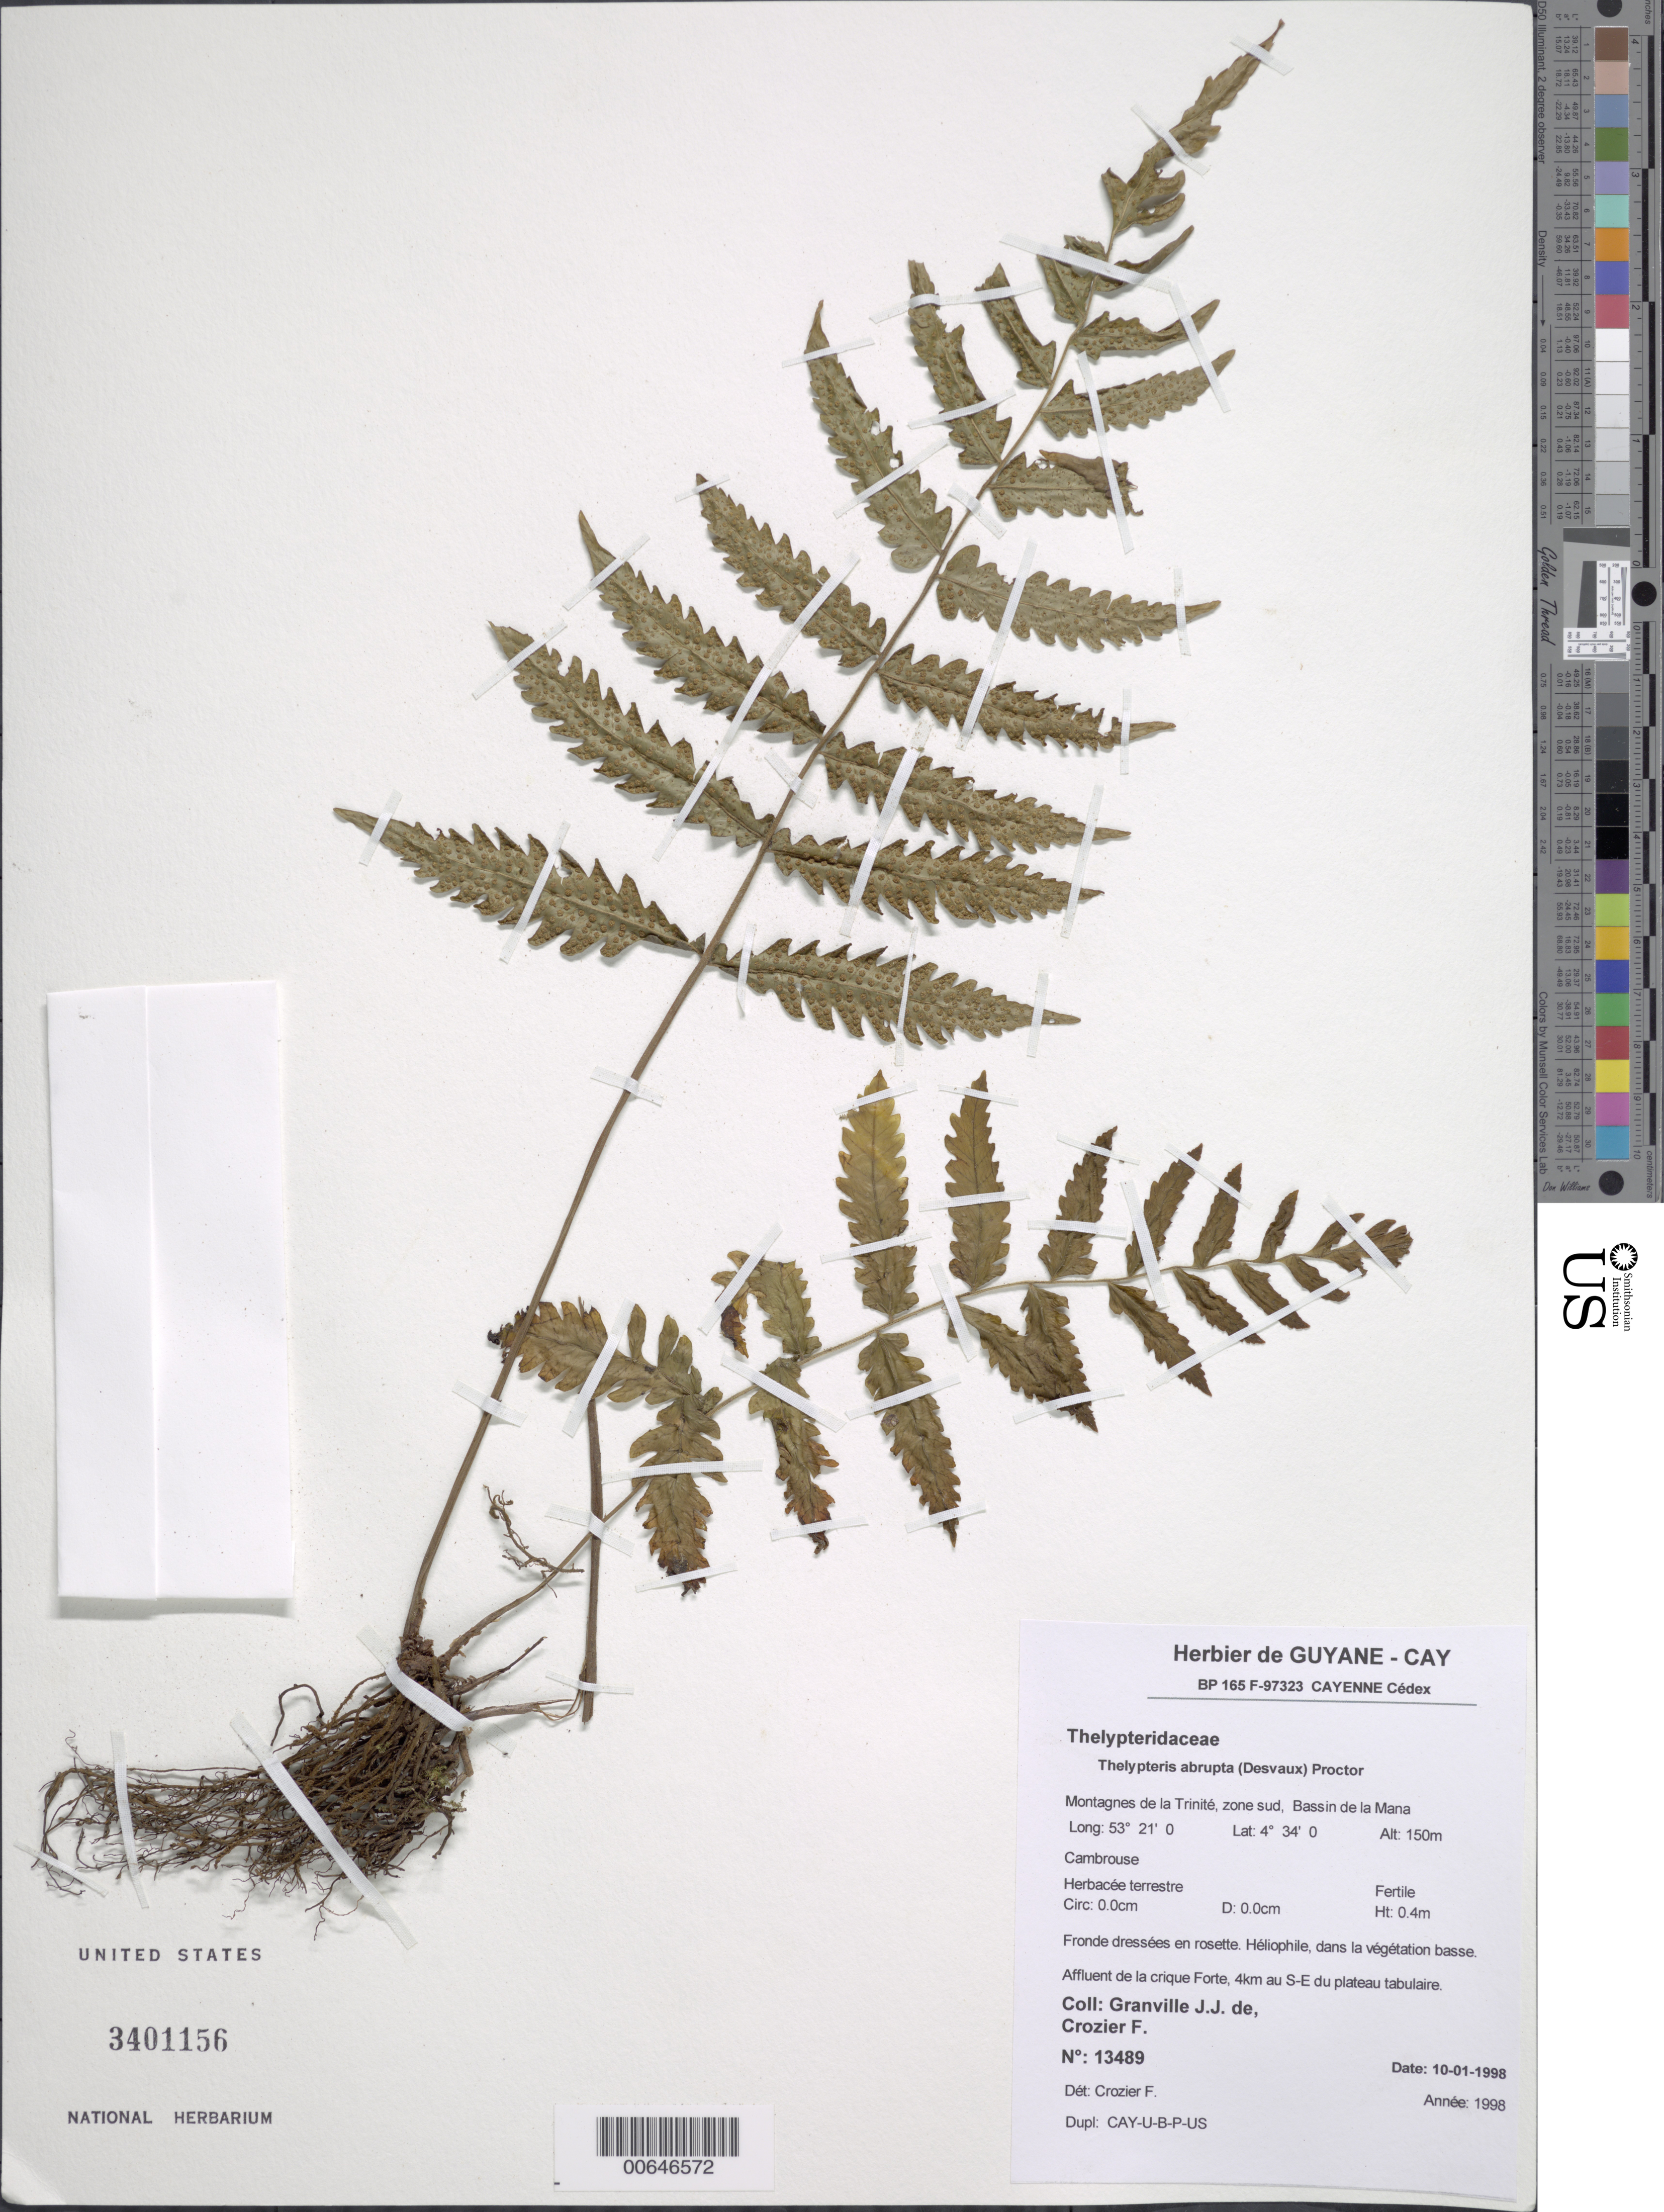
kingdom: Plantae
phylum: Tracheophyta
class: Polypodiopsida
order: Polypodiales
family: Thelypteridaceae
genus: Goniopteris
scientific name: Goniopteris abrupta (Desv.) comb. nov., ined 2015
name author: (Desv.)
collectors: J.-J. de Granville & F. Crozier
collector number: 13489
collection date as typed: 10-Jan-98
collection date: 1998-01-10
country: French Guiana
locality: Montagnes de la Trinité, zone sud, Bassin de la Mana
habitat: Cambrouse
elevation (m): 150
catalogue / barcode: US 3401156